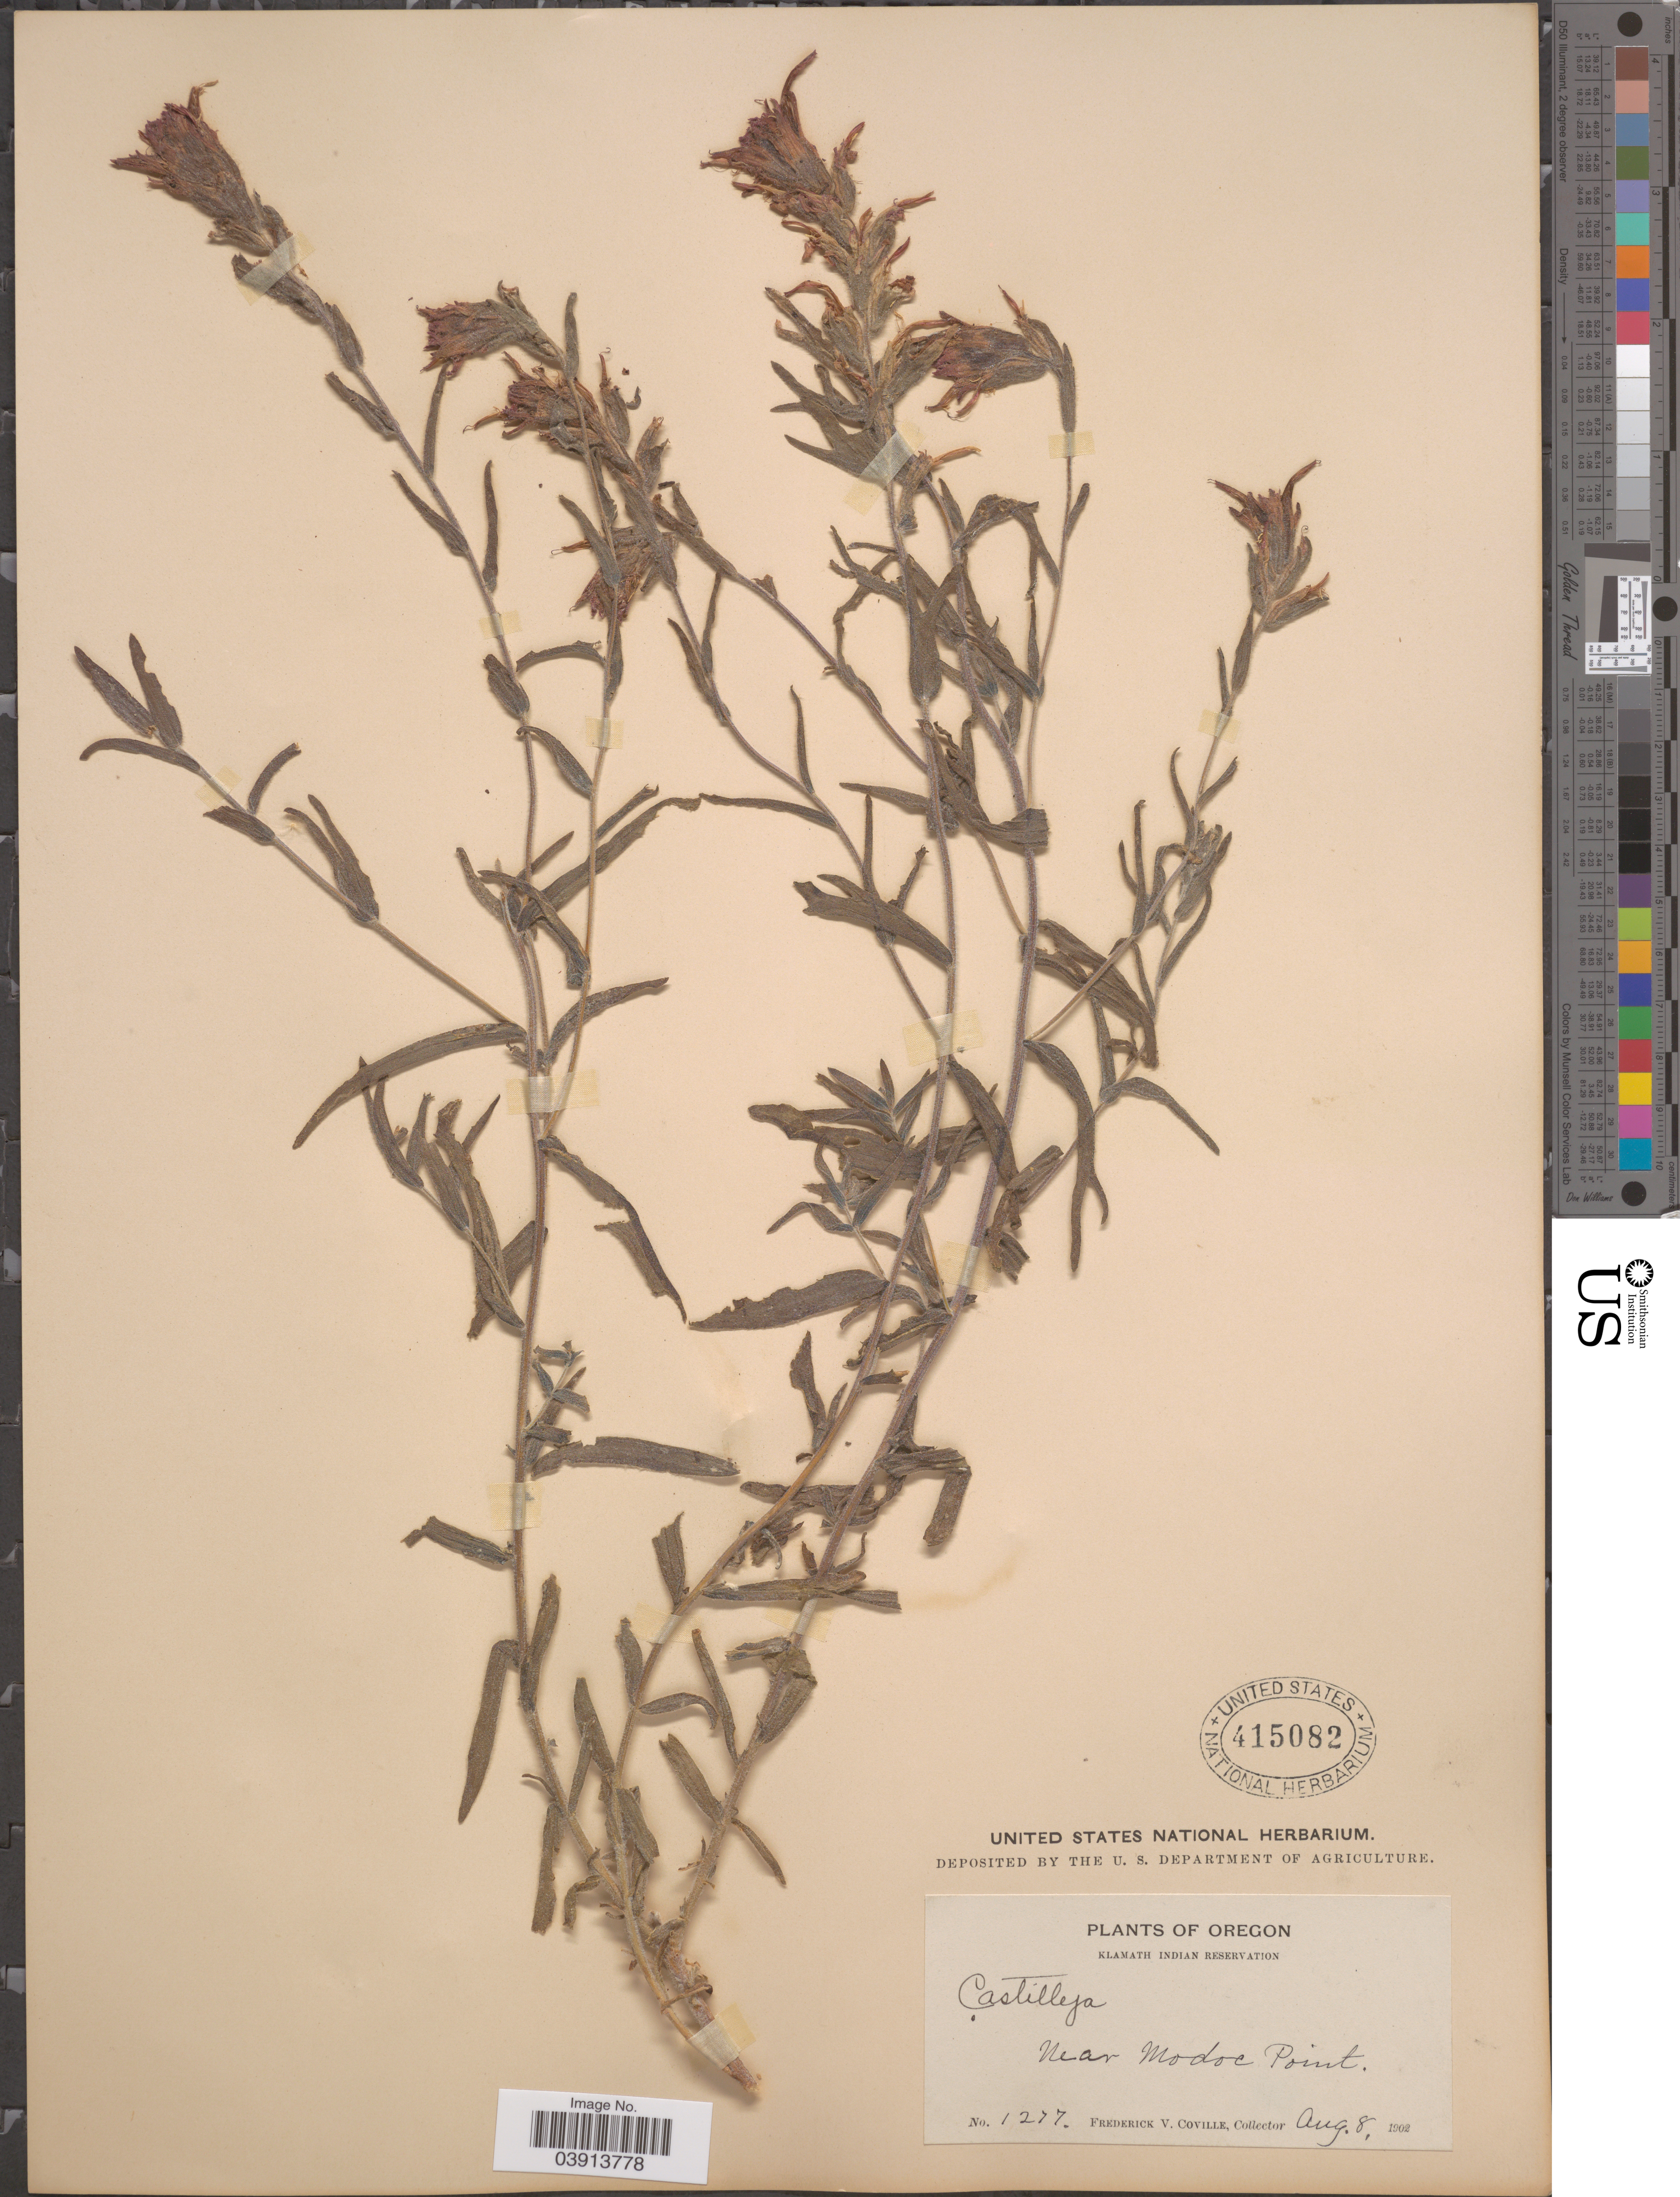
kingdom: Plantae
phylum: Tracheophyta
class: Magnoliopsida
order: Lamiales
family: Orobanchaceae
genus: Castilleja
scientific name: Castilleja pruinosa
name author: Fernald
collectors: F. V. Coville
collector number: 1277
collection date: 1902-08-08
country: United States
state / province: Oregon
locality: Klamath Indian Reservation. Near Modoc Point.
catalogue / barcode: US 415082